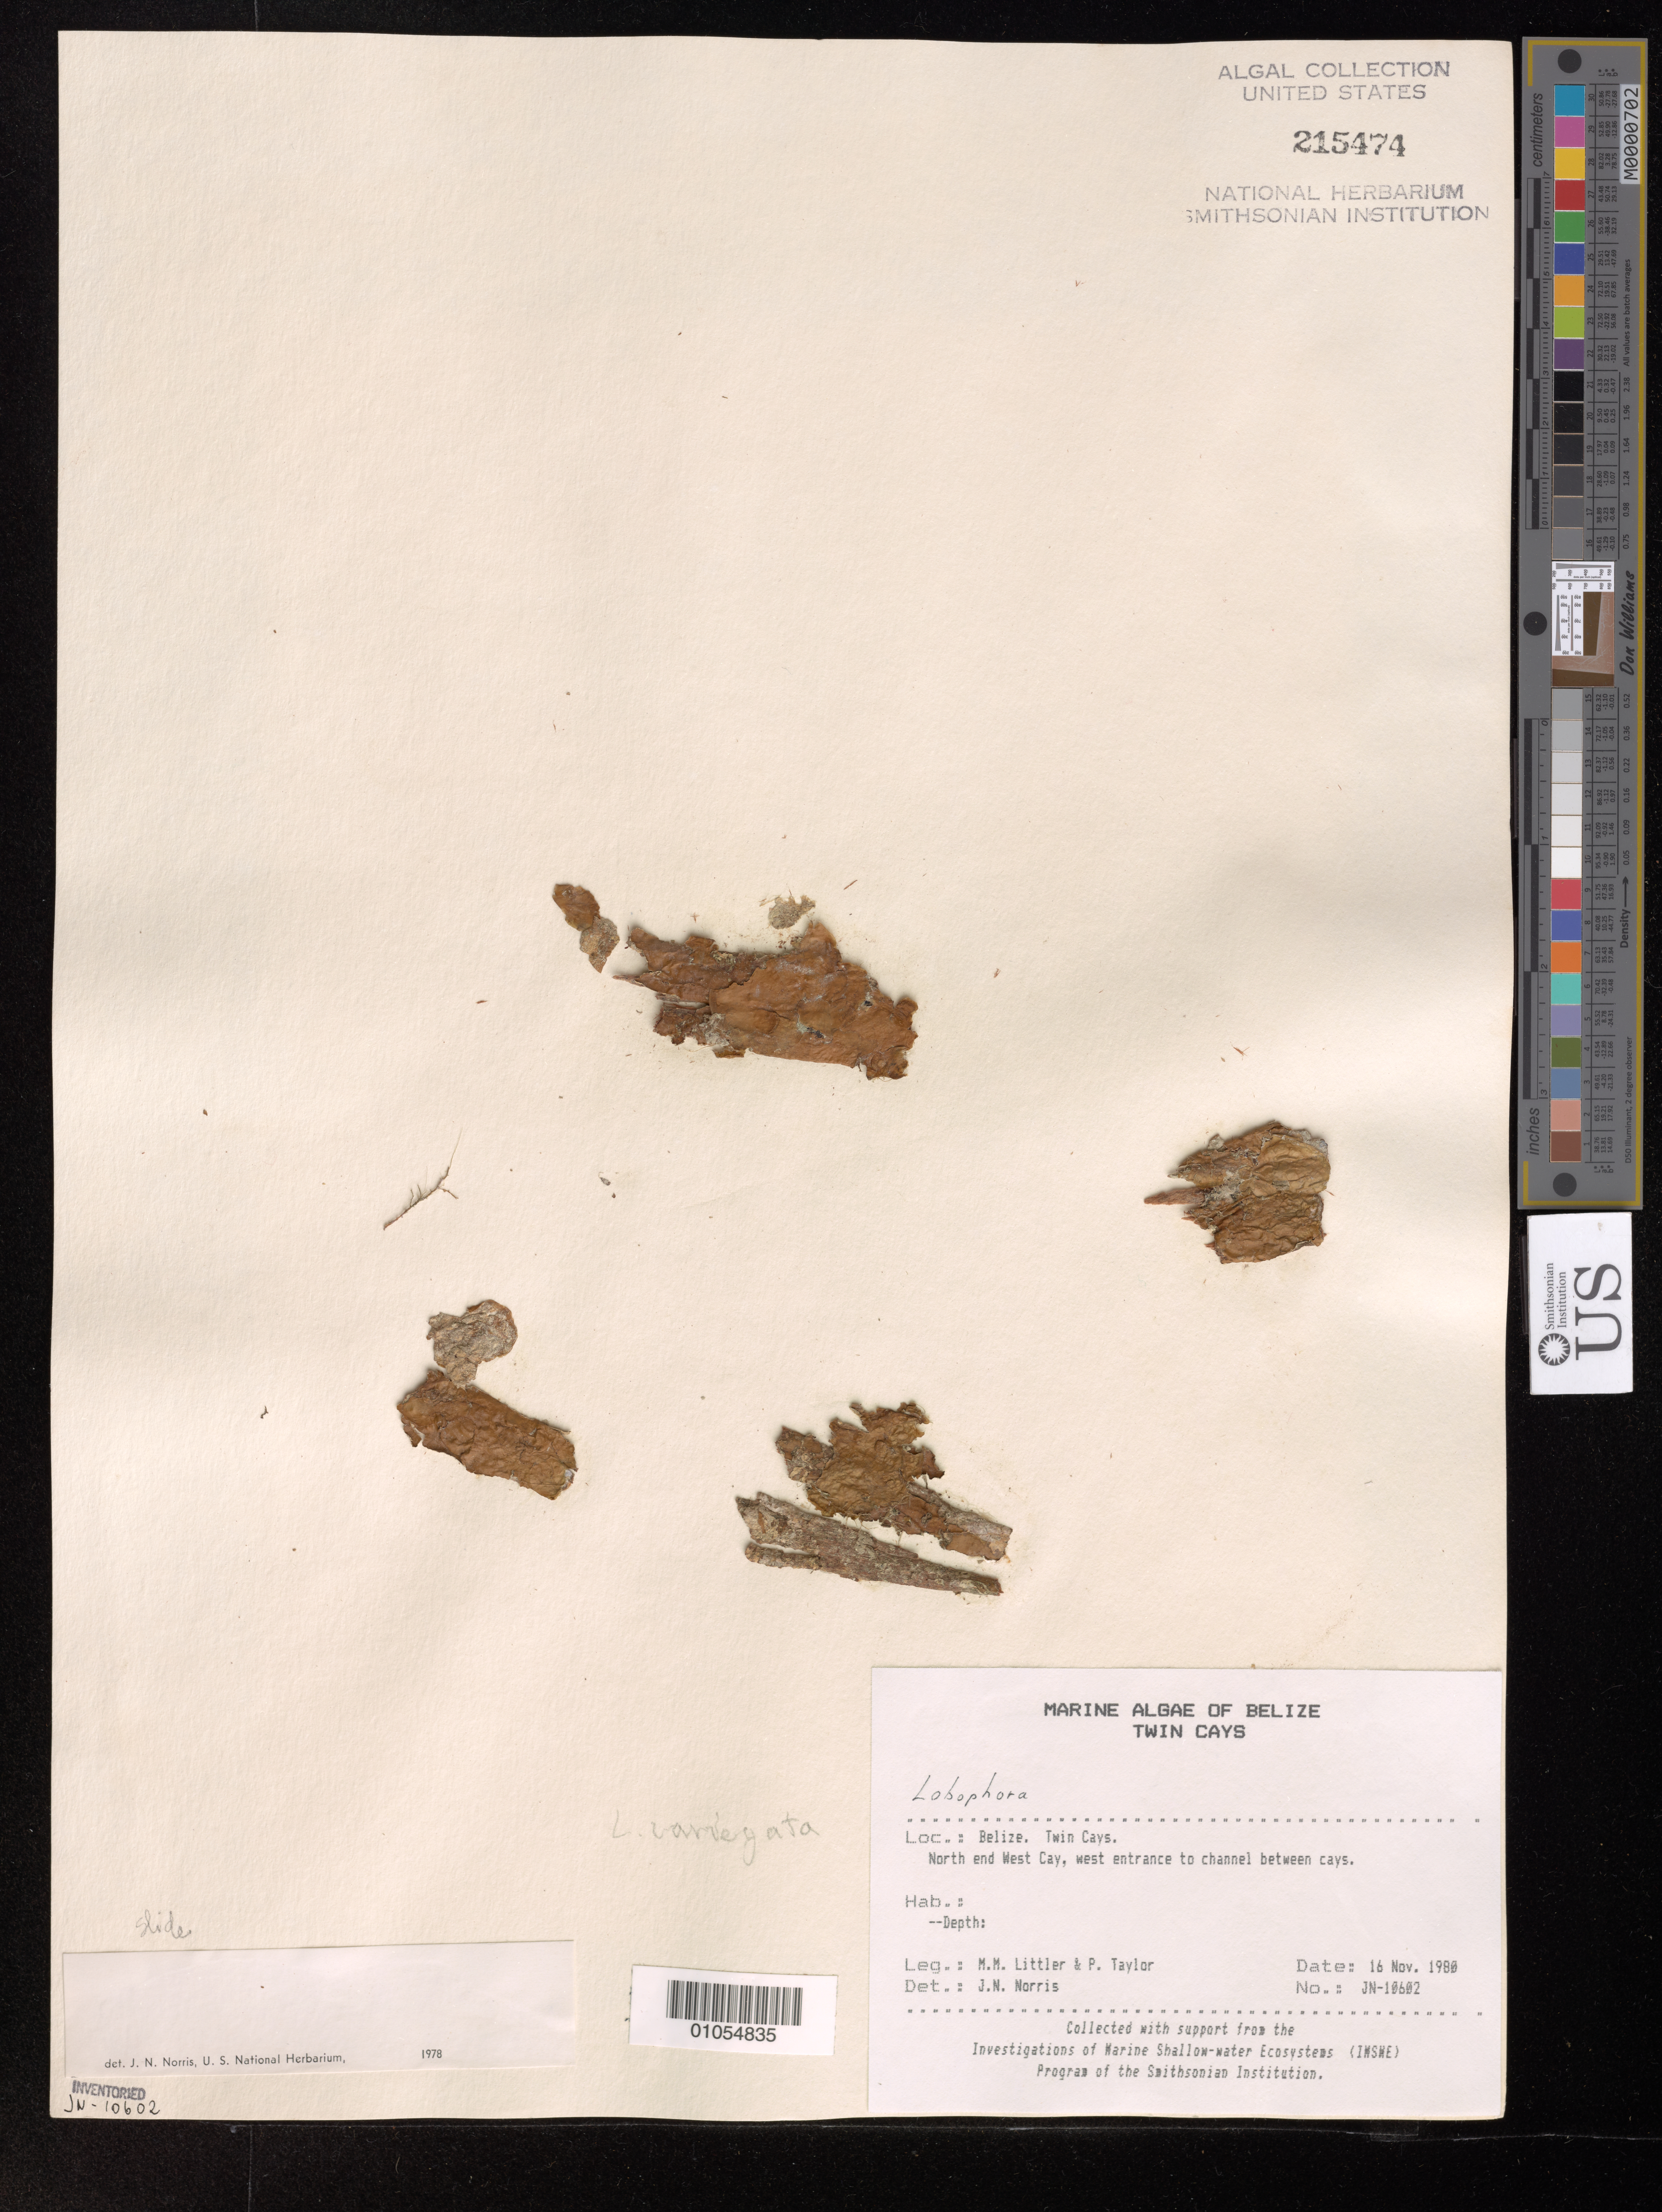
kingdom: Chromista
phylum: Ochrophyta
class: Phaeophyceae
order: Dictyotales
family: Dictyotaceae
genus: Lobophora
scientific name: Lobophora variegata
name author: (J.V.Lamouroux) Womersley & E.C. Oliveira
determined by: Norris, James N.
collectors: M. M. Littler & P. R. Taylor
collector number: JN-10602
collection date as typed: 16 Nov 1980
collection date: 1980-11-16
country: Belize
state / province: Stann Creek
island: West Cay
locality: North end of West Cay, west entrance to channel between cays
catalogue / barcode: US 215474